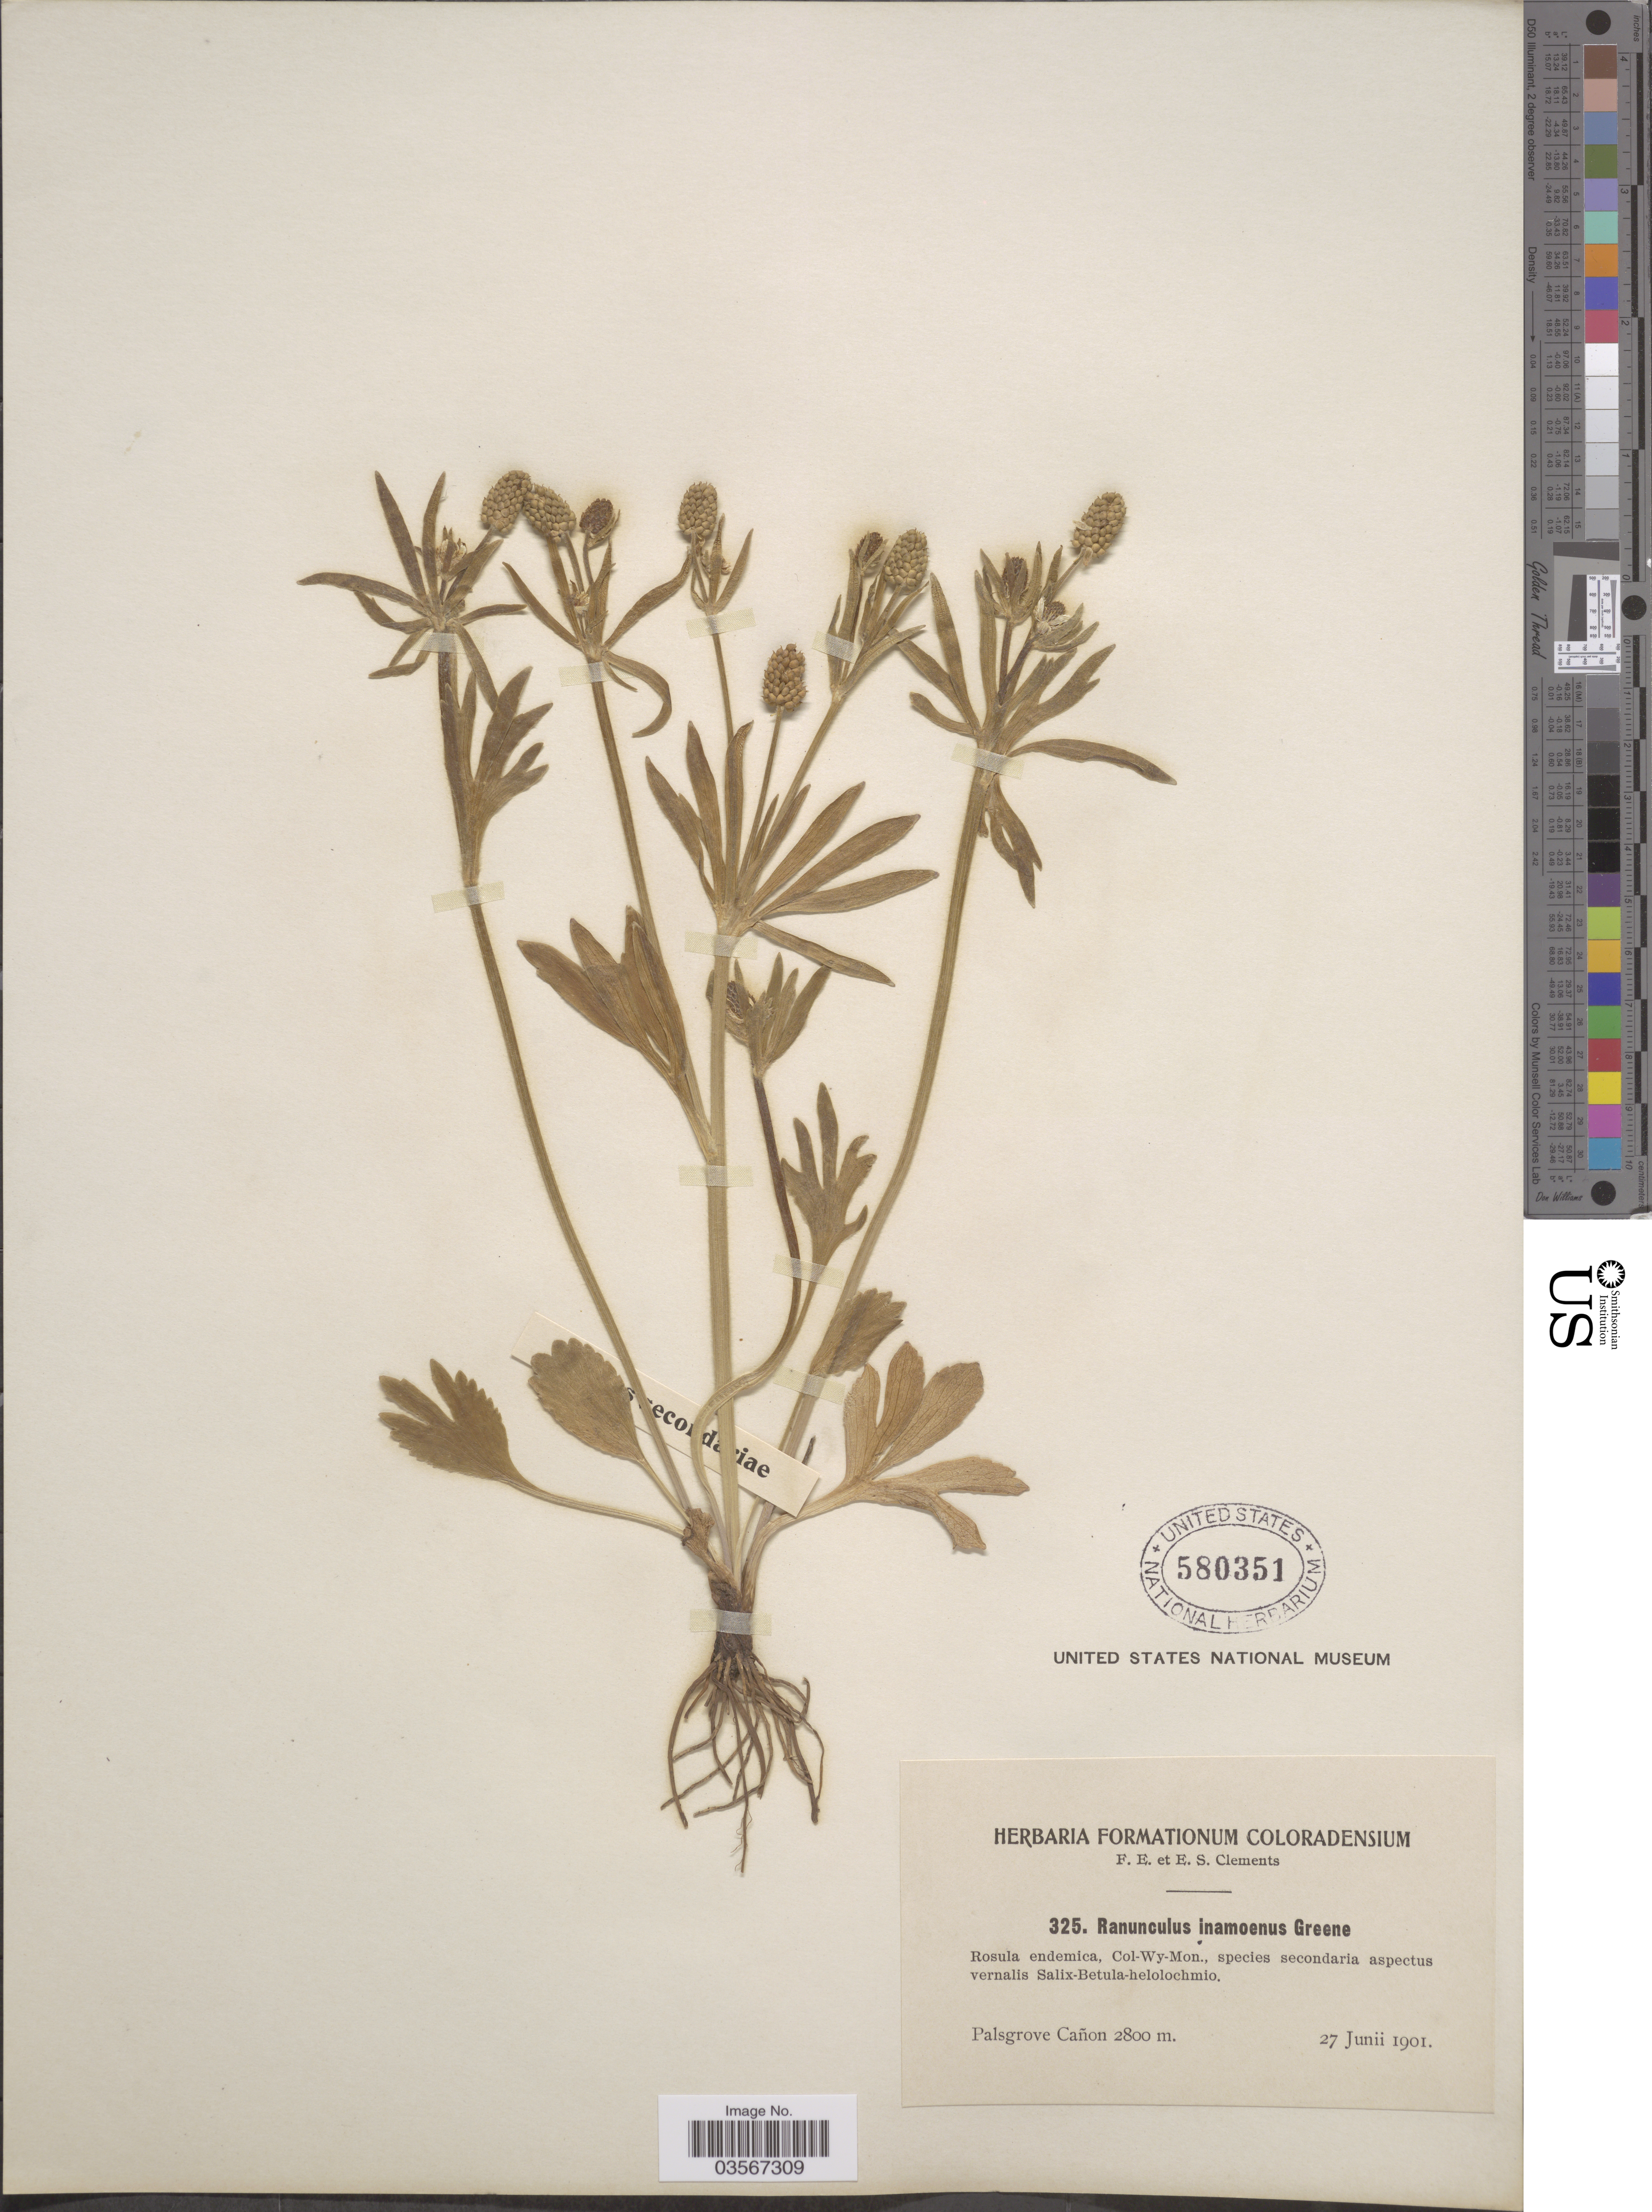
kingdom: Plantae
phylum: Tracheophyta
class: Magnoliopsida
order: Ranunculales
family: Ranunculaceae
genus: Ranunculus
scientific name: Ranunculus inamoenus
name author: Greene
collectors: F. E. Clements & E. S. Clements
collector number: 325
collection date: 1901-06-27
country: United States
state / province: Colorado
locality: Palsgrove Cañon.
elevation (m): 2800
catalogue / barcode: US 580351